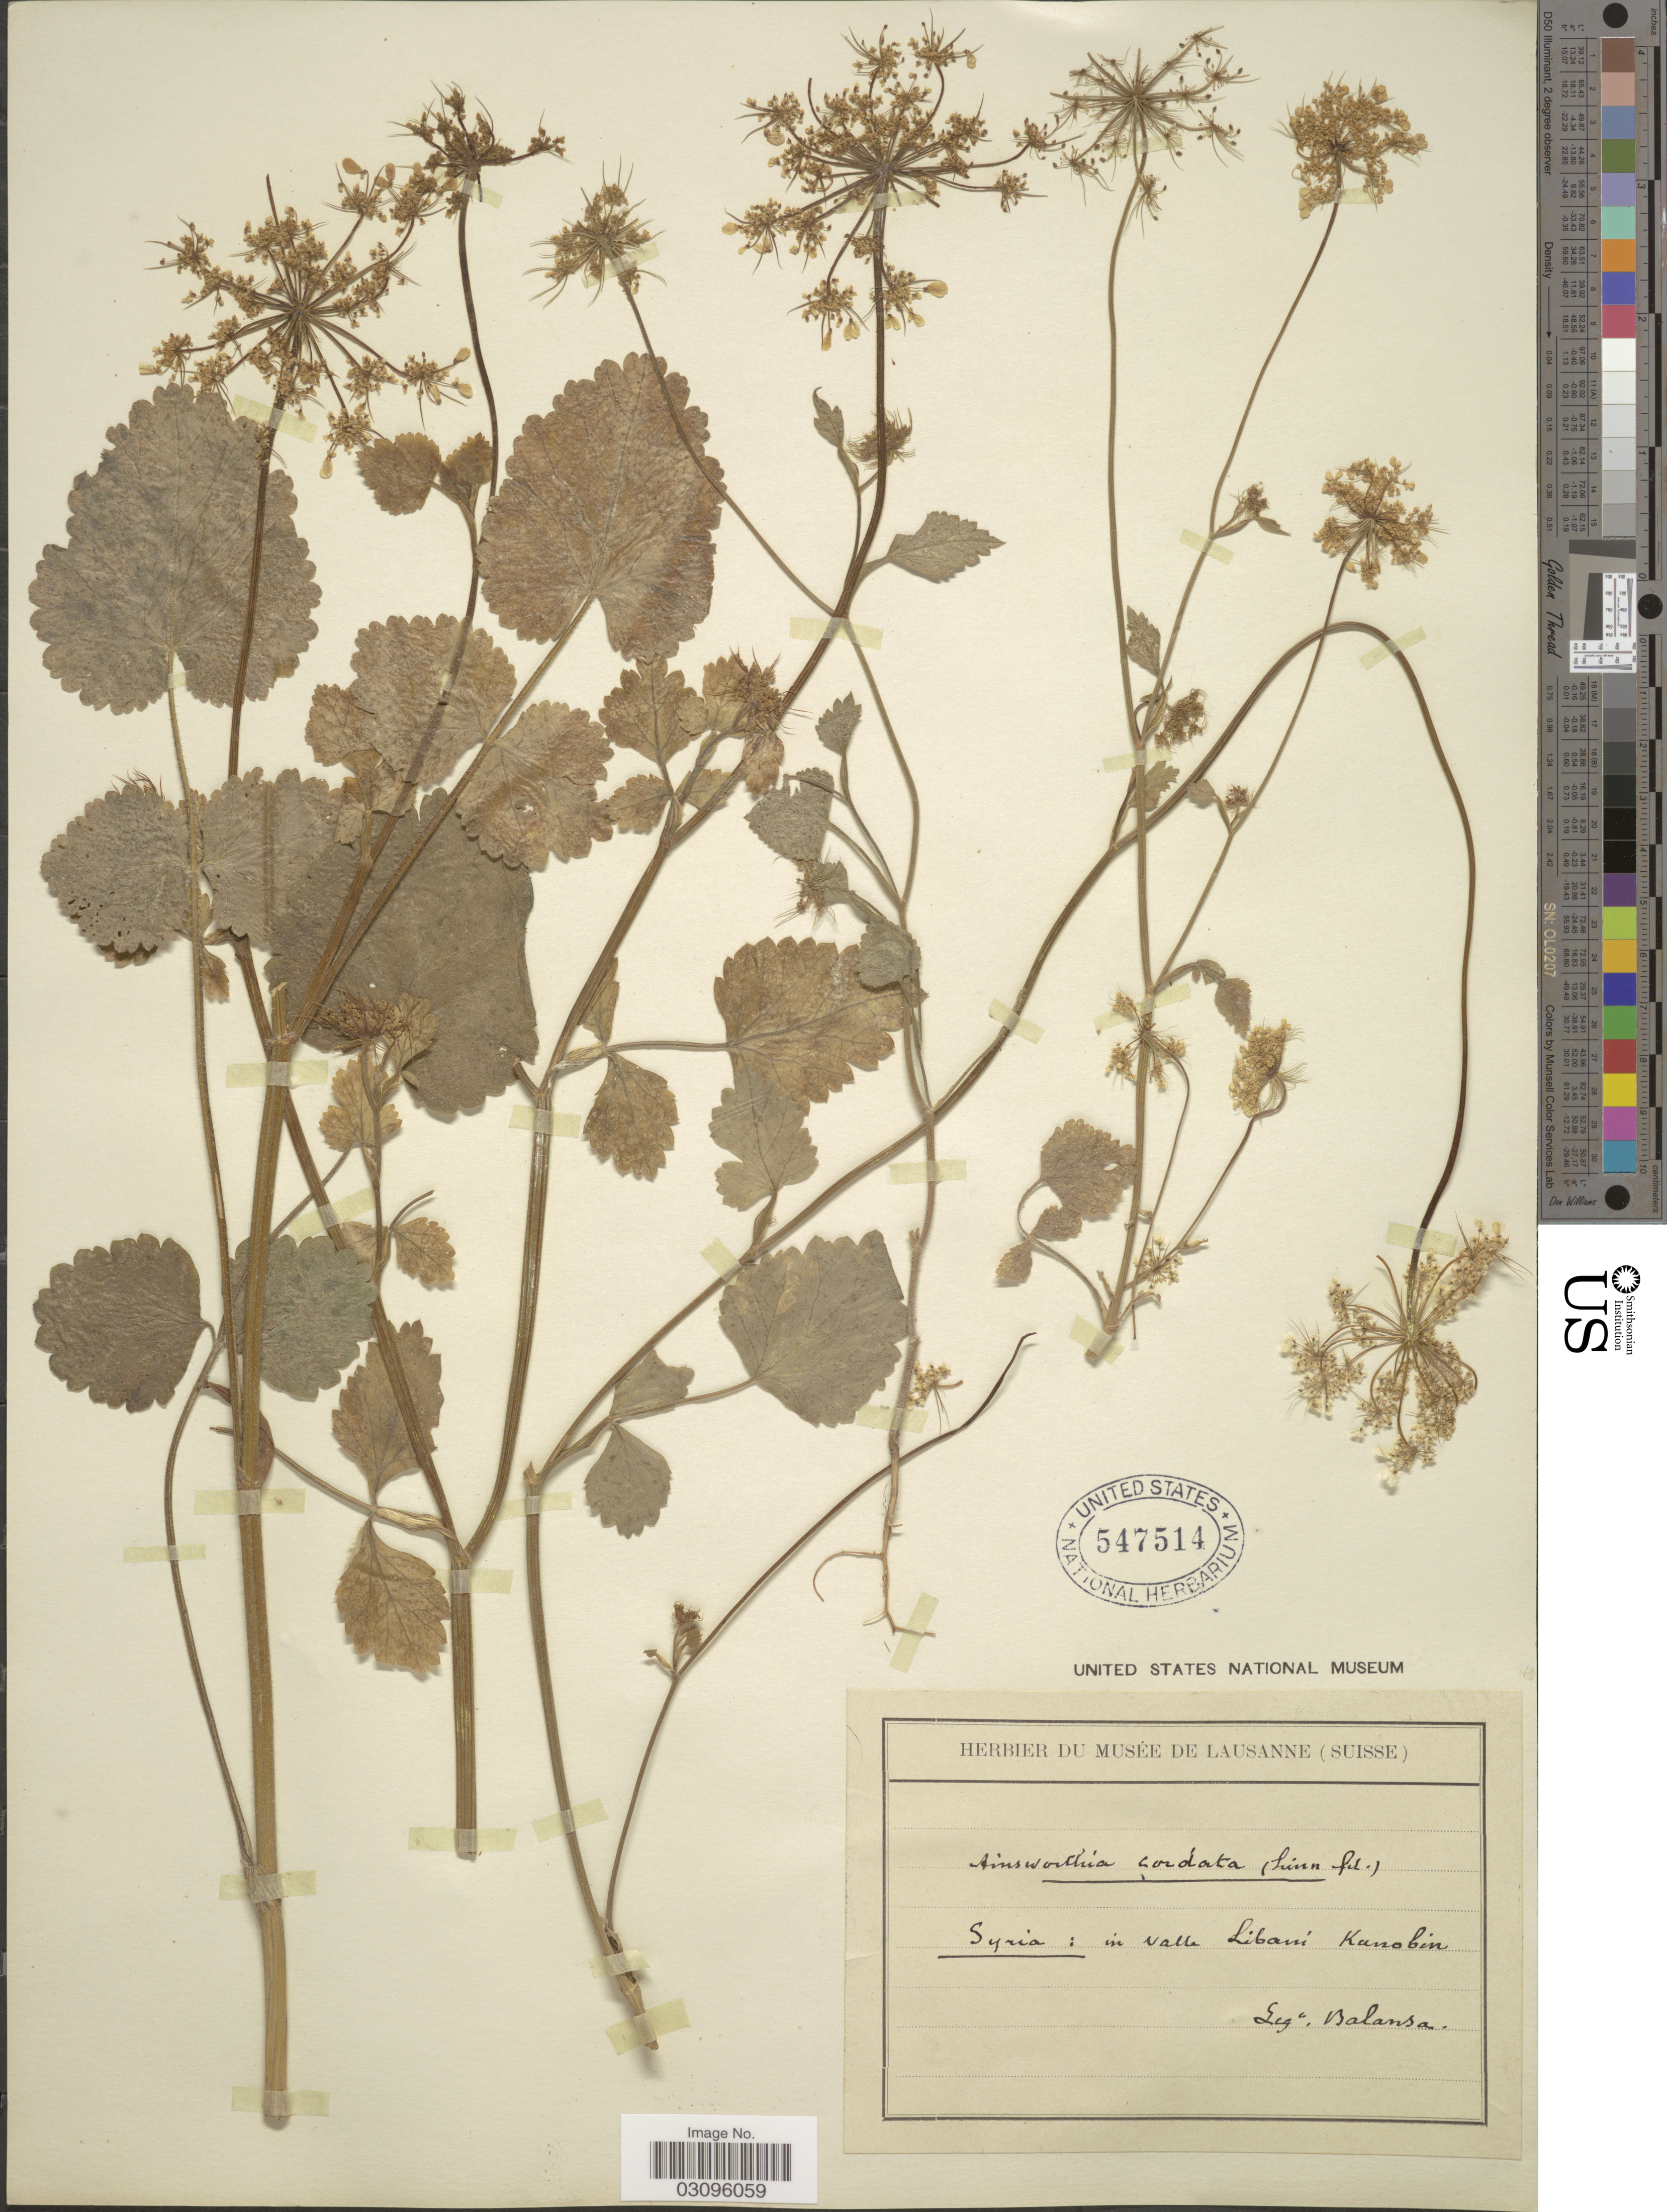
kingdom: Plantae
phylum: Tracheophyta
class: Magnoliopsida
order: Apiales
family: Apiaceae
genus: Tordylium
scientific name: Tordylium cordatum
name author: (Jacq.) Poir.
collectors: B. Balansa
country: Syria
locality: In valle Libani Kunobin.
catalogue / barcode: US 547514